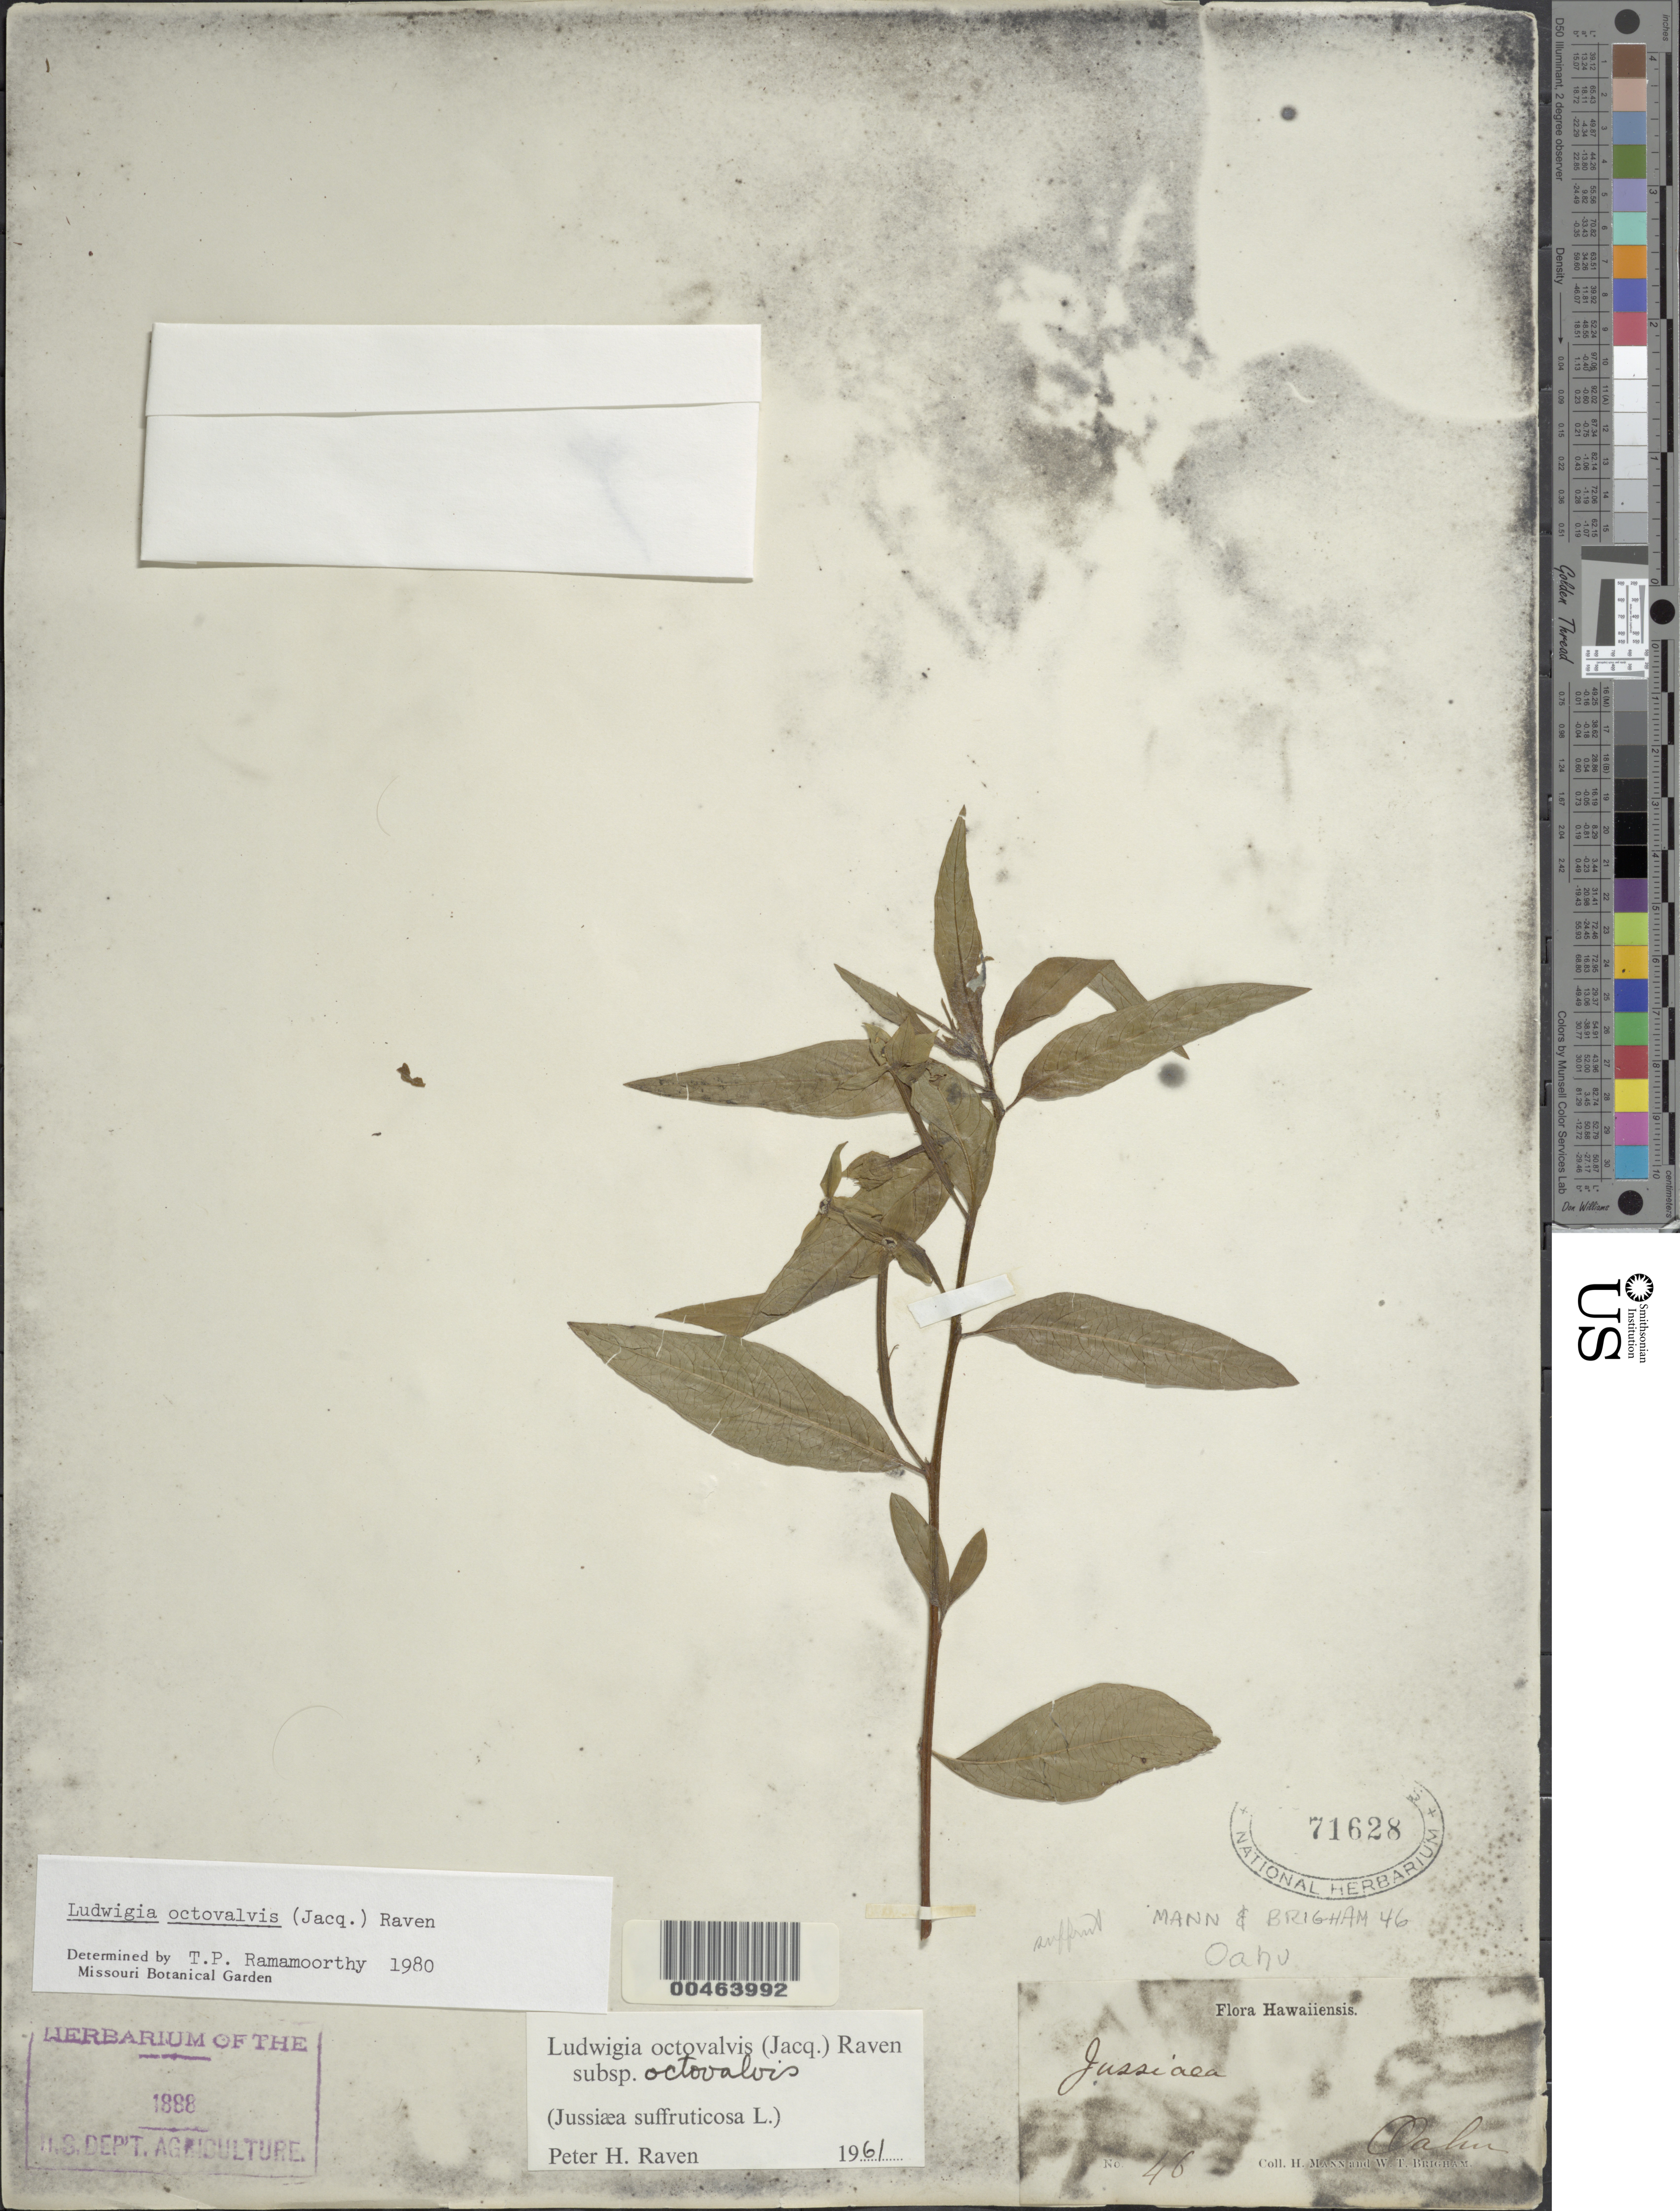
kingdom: Plantae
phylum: Tracheophyta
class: Magnoliopsida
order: Myrtales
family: Onagraceae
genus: Ludwigia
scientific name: Ludwigia octovalvis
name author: (Jacq.) P.H. Raven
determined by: Ramamoorthy, T. P.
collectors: H. Mann & W. T. Brigham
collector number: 46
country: United States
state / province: Hawaii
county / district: Honolulu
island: Oahu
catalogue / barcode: US 71628